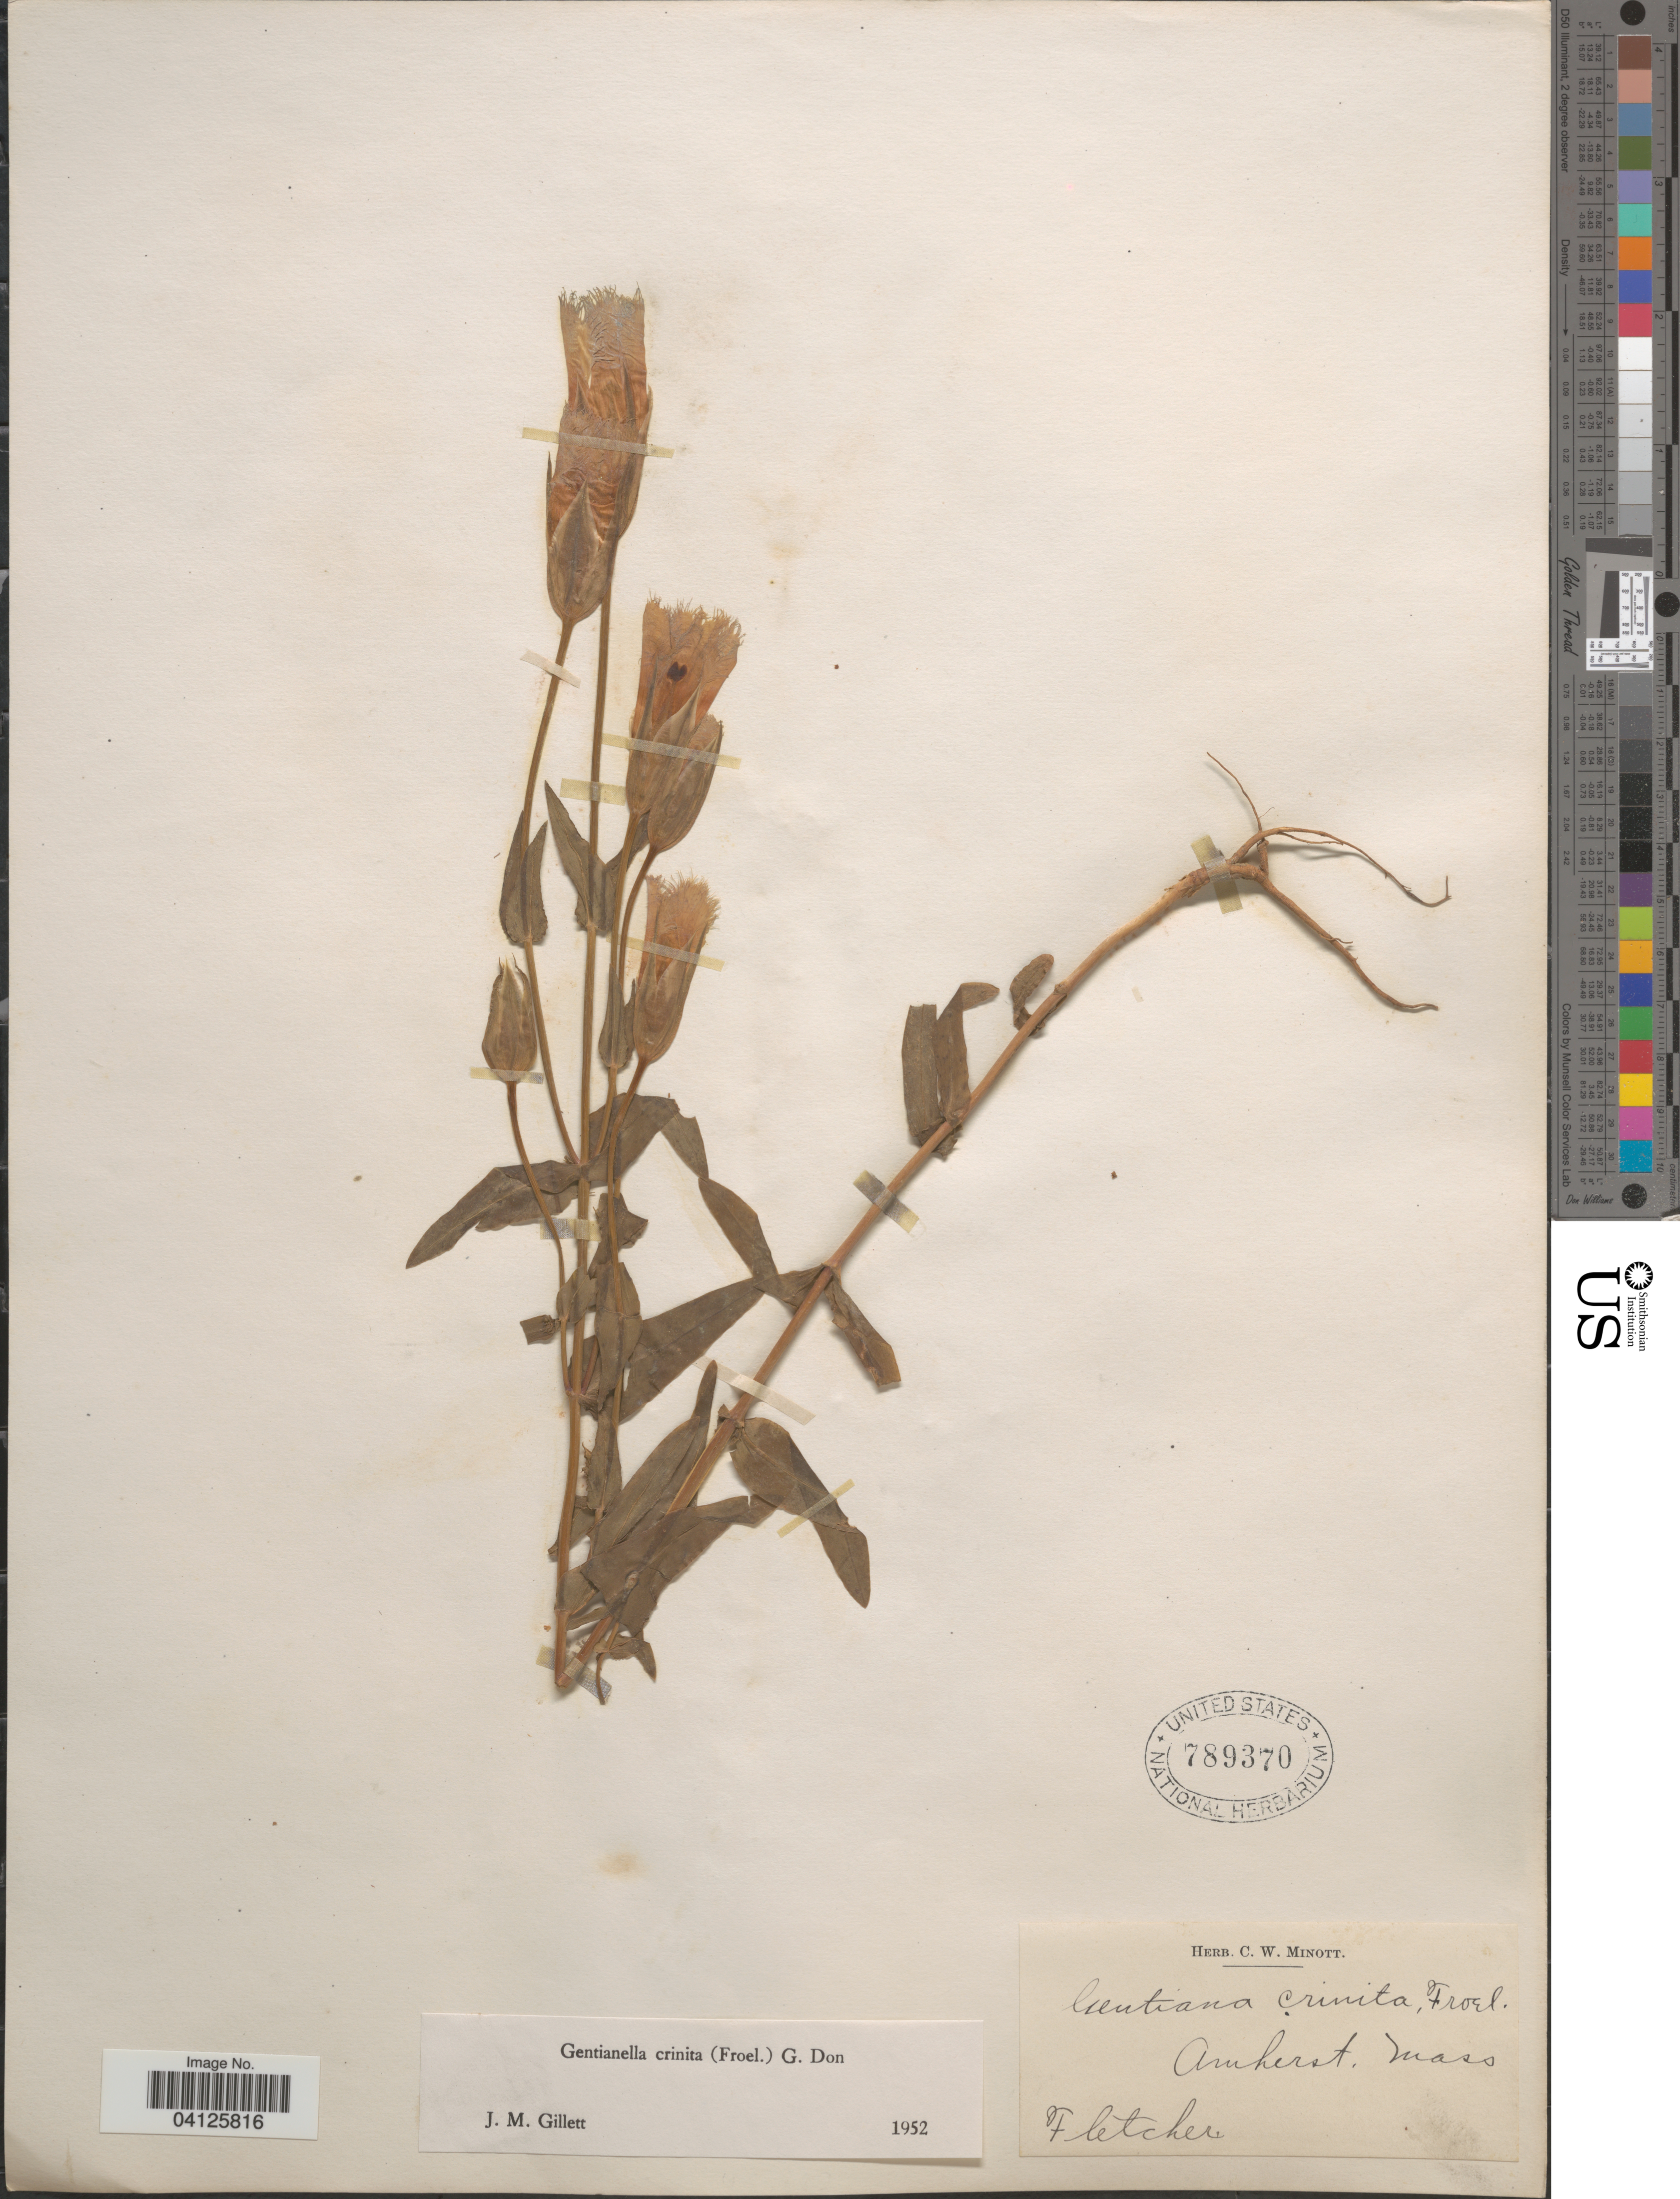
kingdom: Plantae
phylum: Tracheophyta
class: Magnoliopsida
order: Gentianales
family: Gentianaceae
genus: Gentianella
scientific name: Gentianella crinita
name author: (Froel.) G. Don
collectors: -. Fletcher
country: United States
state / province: Massachusetts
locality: Amherst.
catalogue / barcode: US 789370